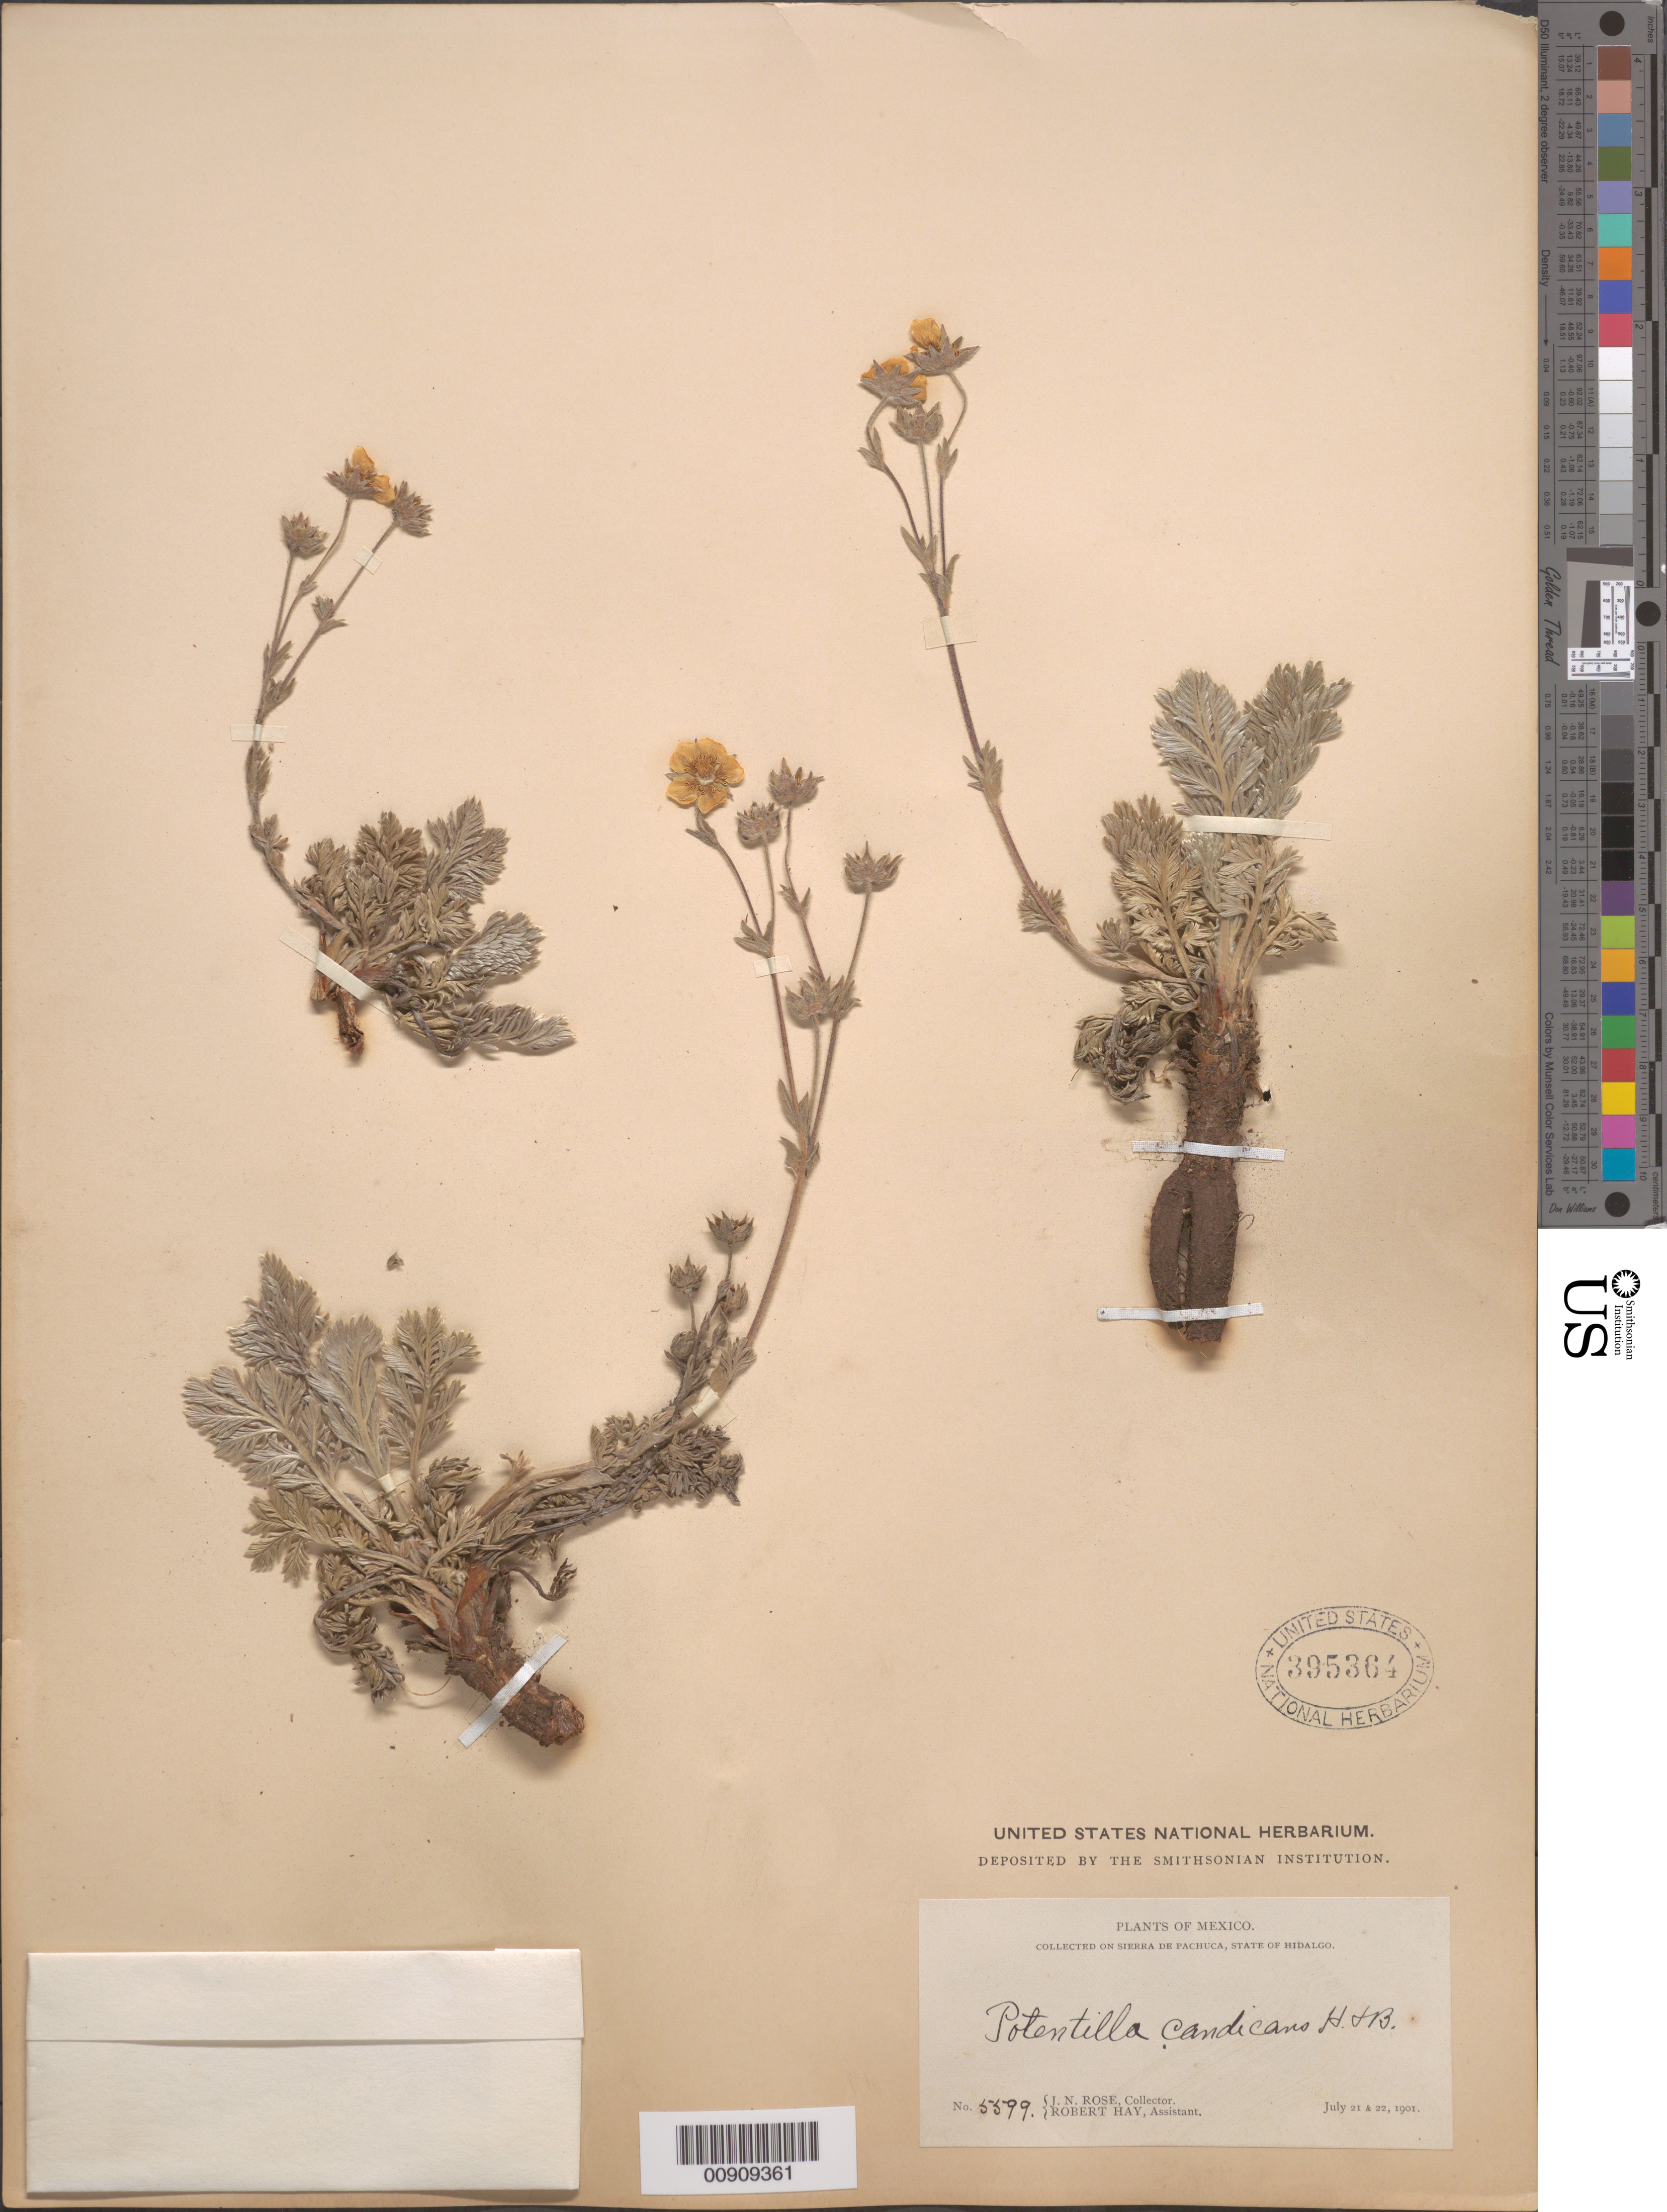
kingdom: Plantae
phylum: Tracheophyta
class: Magnoliopsida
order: Rosales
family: Rosaceae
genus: Potentilla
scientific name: Potentilla candicans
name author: Humb. & Bonpl. ex Nestl.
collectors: J. N. Rose & R. Hay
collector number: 5599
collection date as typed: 21 Jul 1901 to 22 Jul 1901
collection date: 1901-07-21/1901-07-22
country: Mexico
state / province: Hidalgo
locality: Sierra de Pachuca, State of Hidalgo.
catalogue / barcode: US 395364